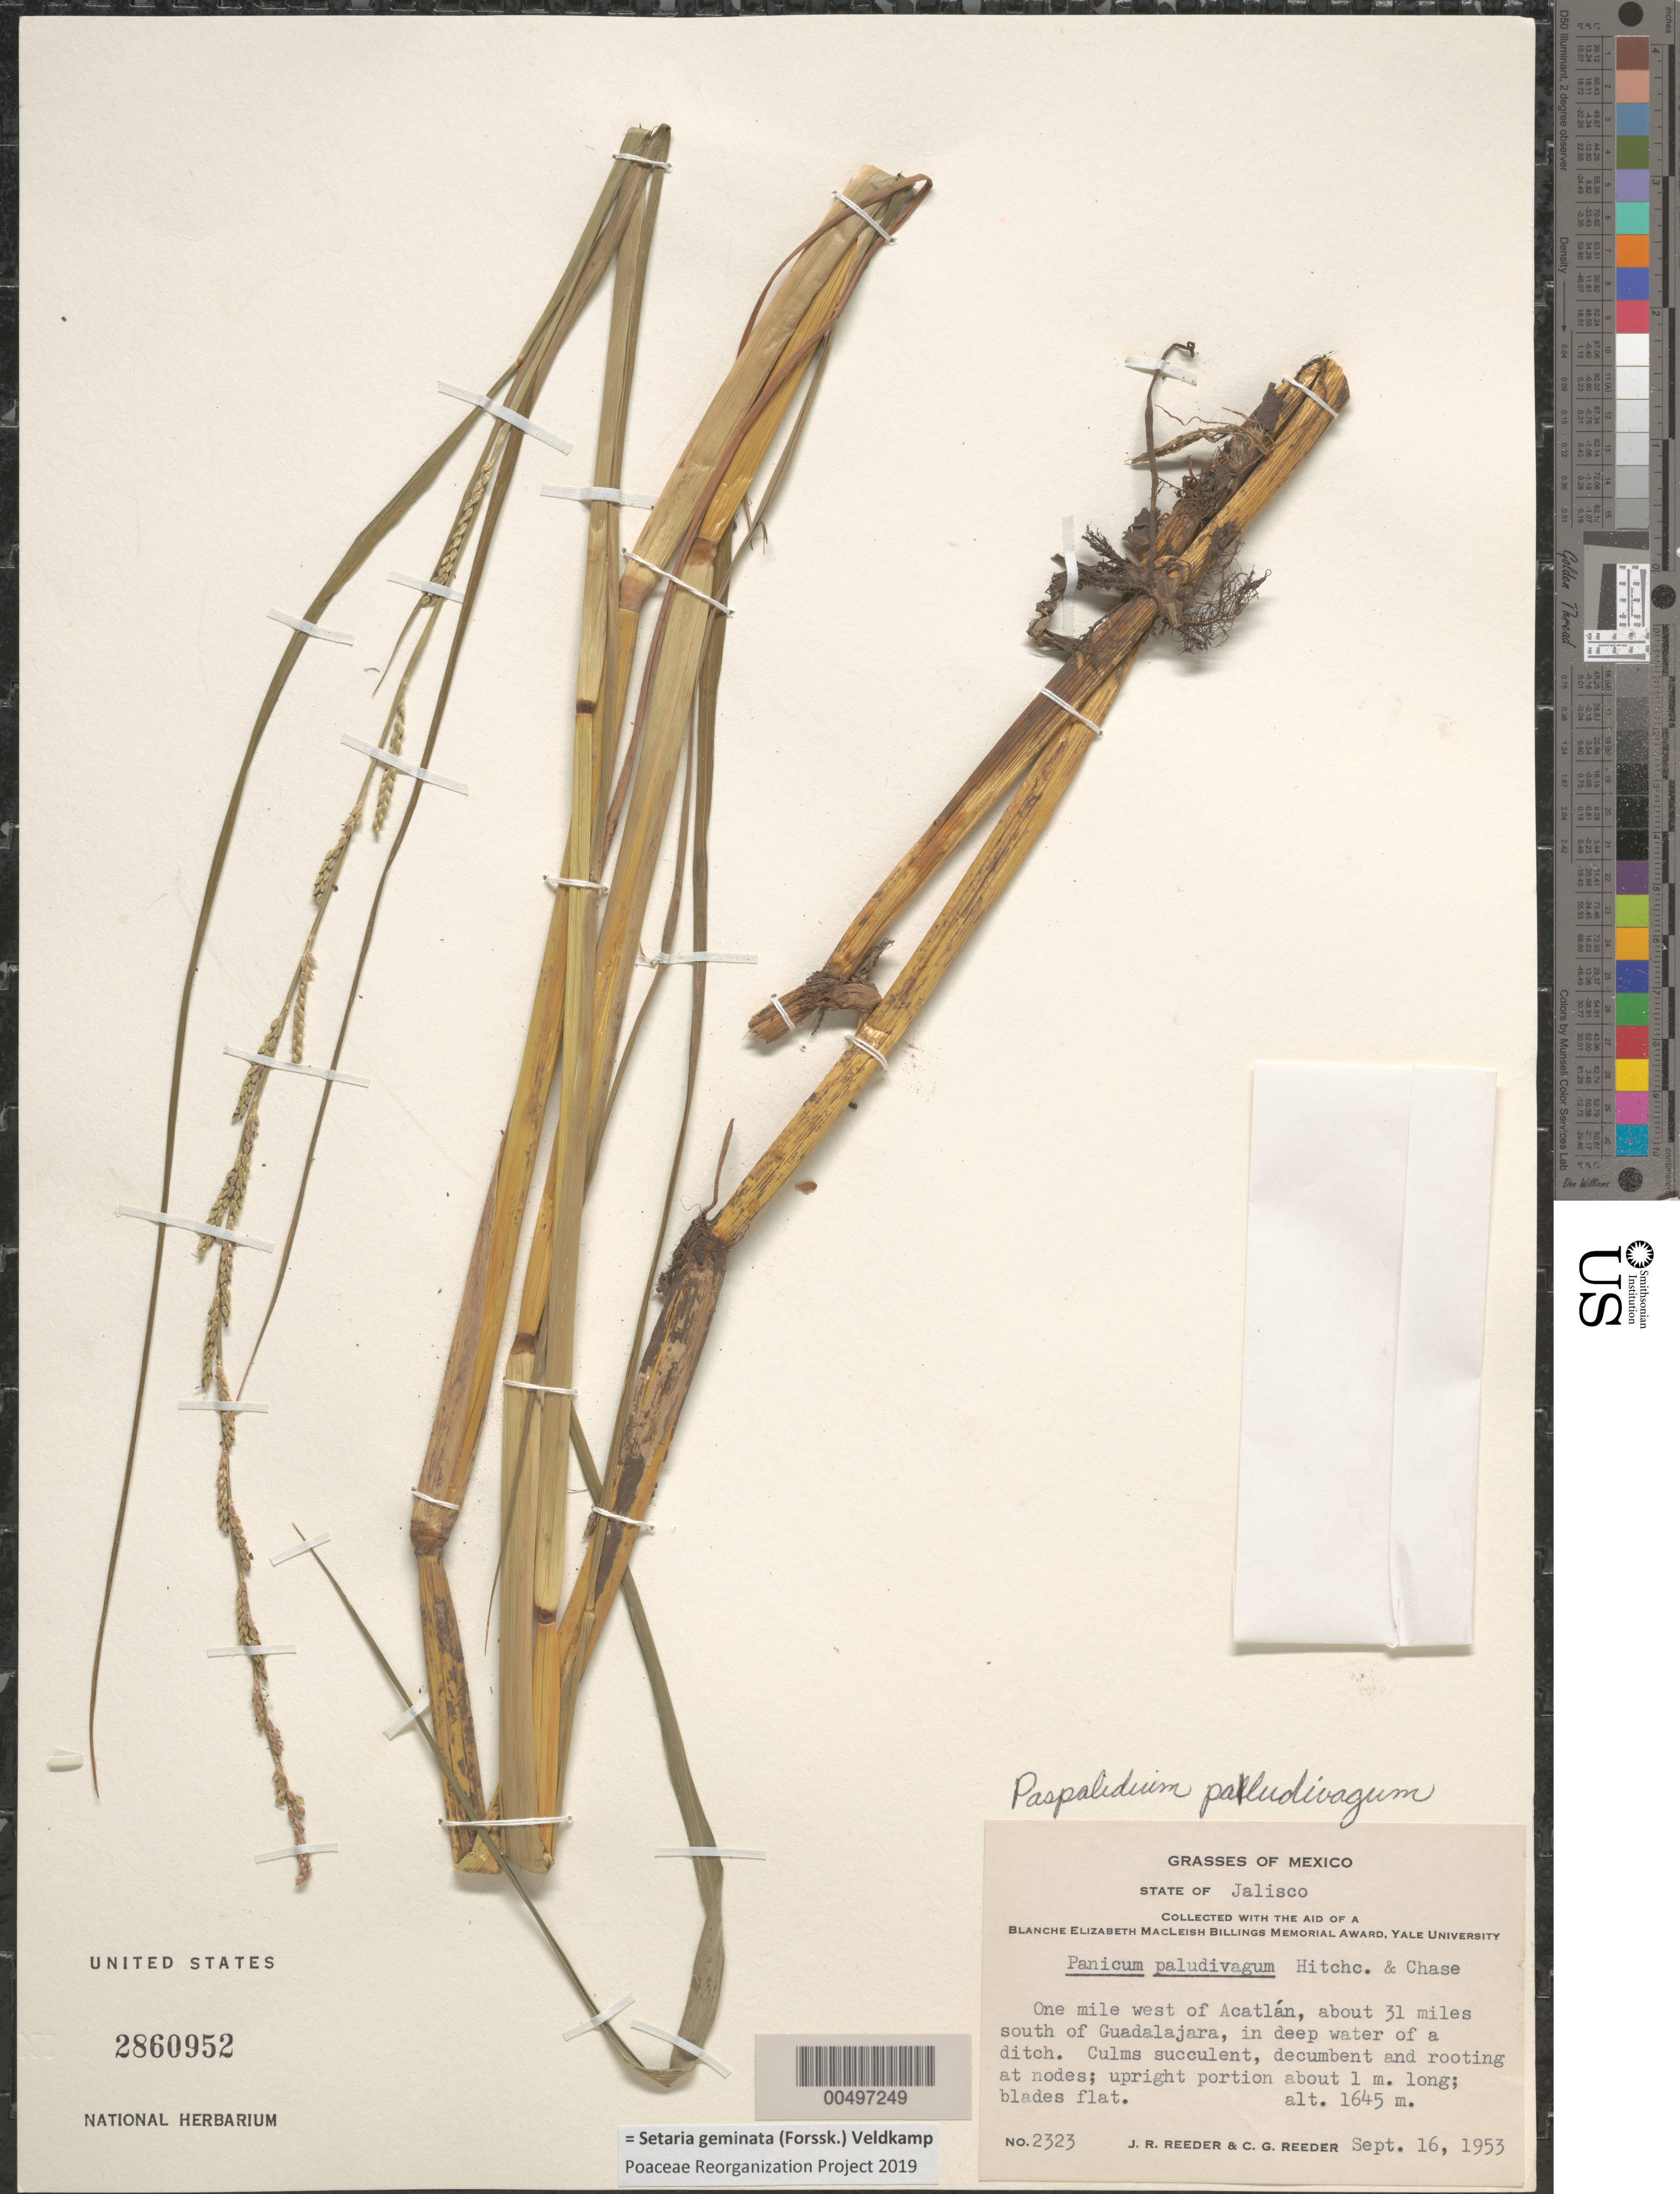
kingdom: Plantae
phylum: Tracheophyta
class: Liliopsida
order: Poales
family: Poaceae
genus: Setaria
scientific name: Setaria geminata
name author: (Forssk.) Veldkamp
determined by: Poaceae Reorganization Project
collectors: J. R. Reeder & C. G. Reeder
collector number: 2323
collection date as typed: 16 Sep 1953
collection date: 1953-09-16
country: Mexico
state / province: Jalisco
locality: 1 mi W of Acatlán, about 31 mi S of Guadalajara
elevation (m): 1645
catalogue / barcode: US 2860952